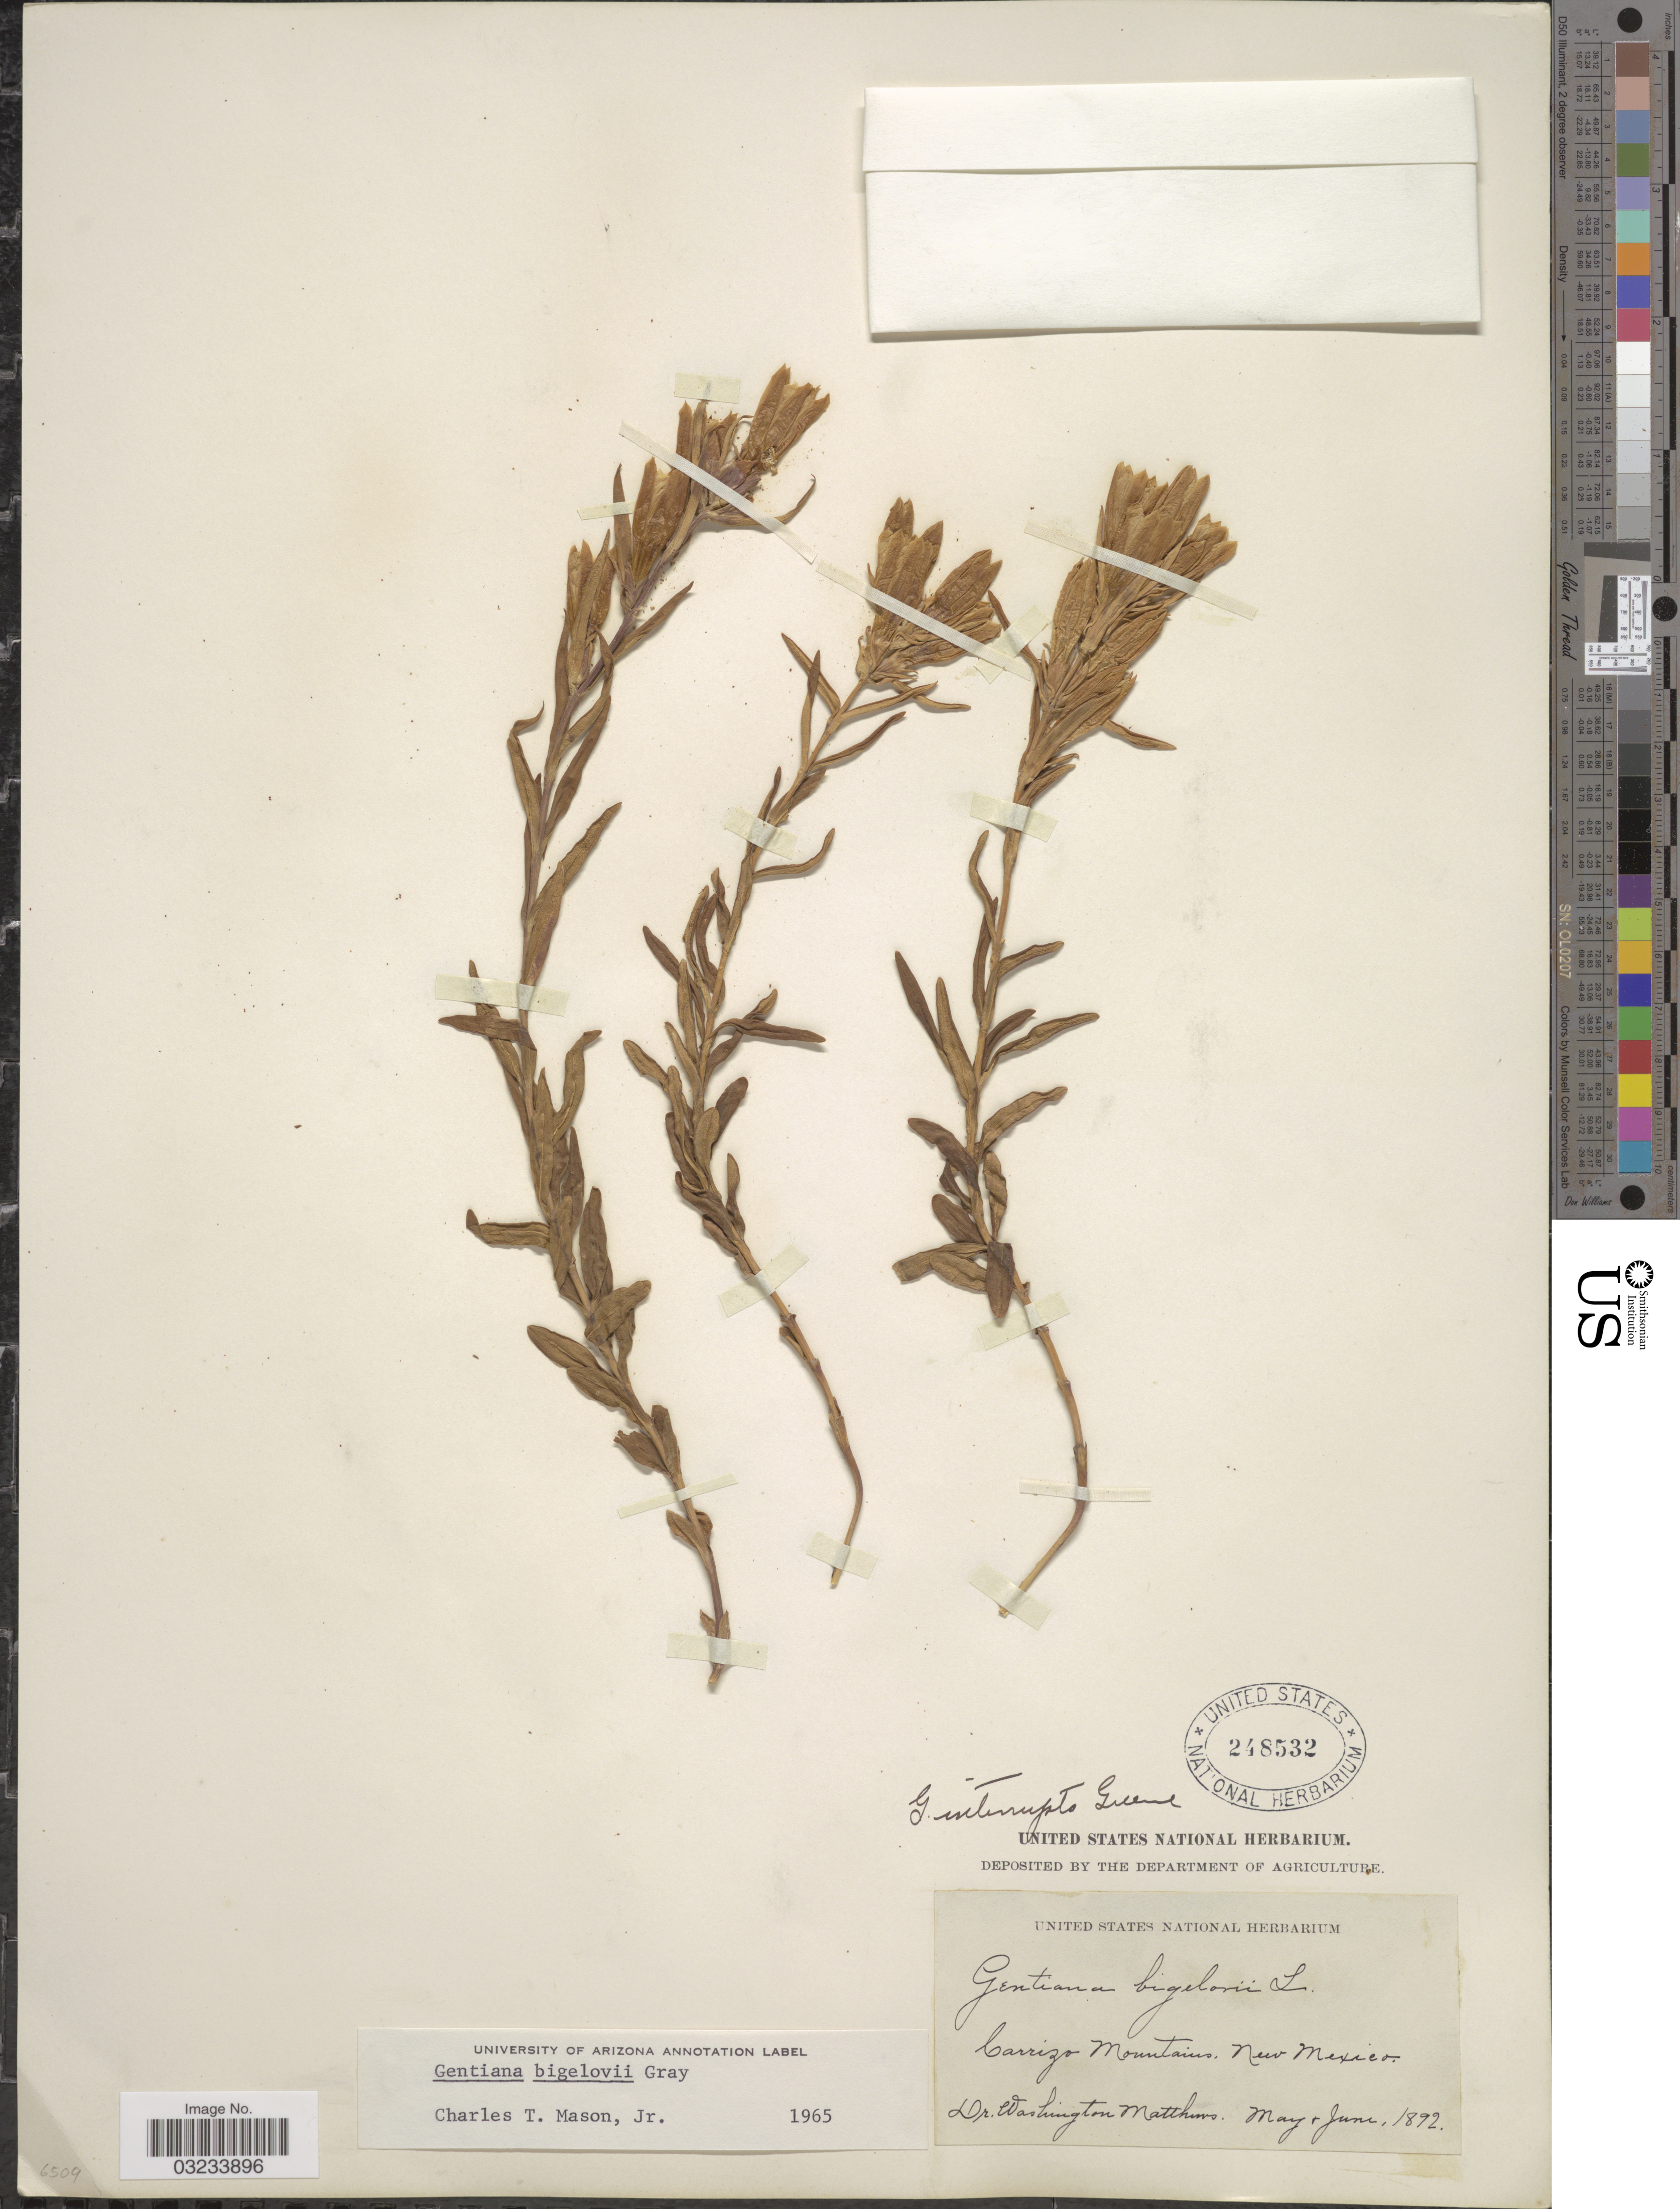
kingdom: Plantae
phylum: Tracheophyta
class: Magnoliopsida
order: Gentianales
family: Gentianaceae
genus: Gentiana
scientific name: Gentiana bigelovii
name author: A. Gray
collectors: W. Matthews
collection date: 1892-05/1892-06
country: United States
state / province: New Mexico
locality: Carrizo Mountains.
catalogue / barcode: US 248532